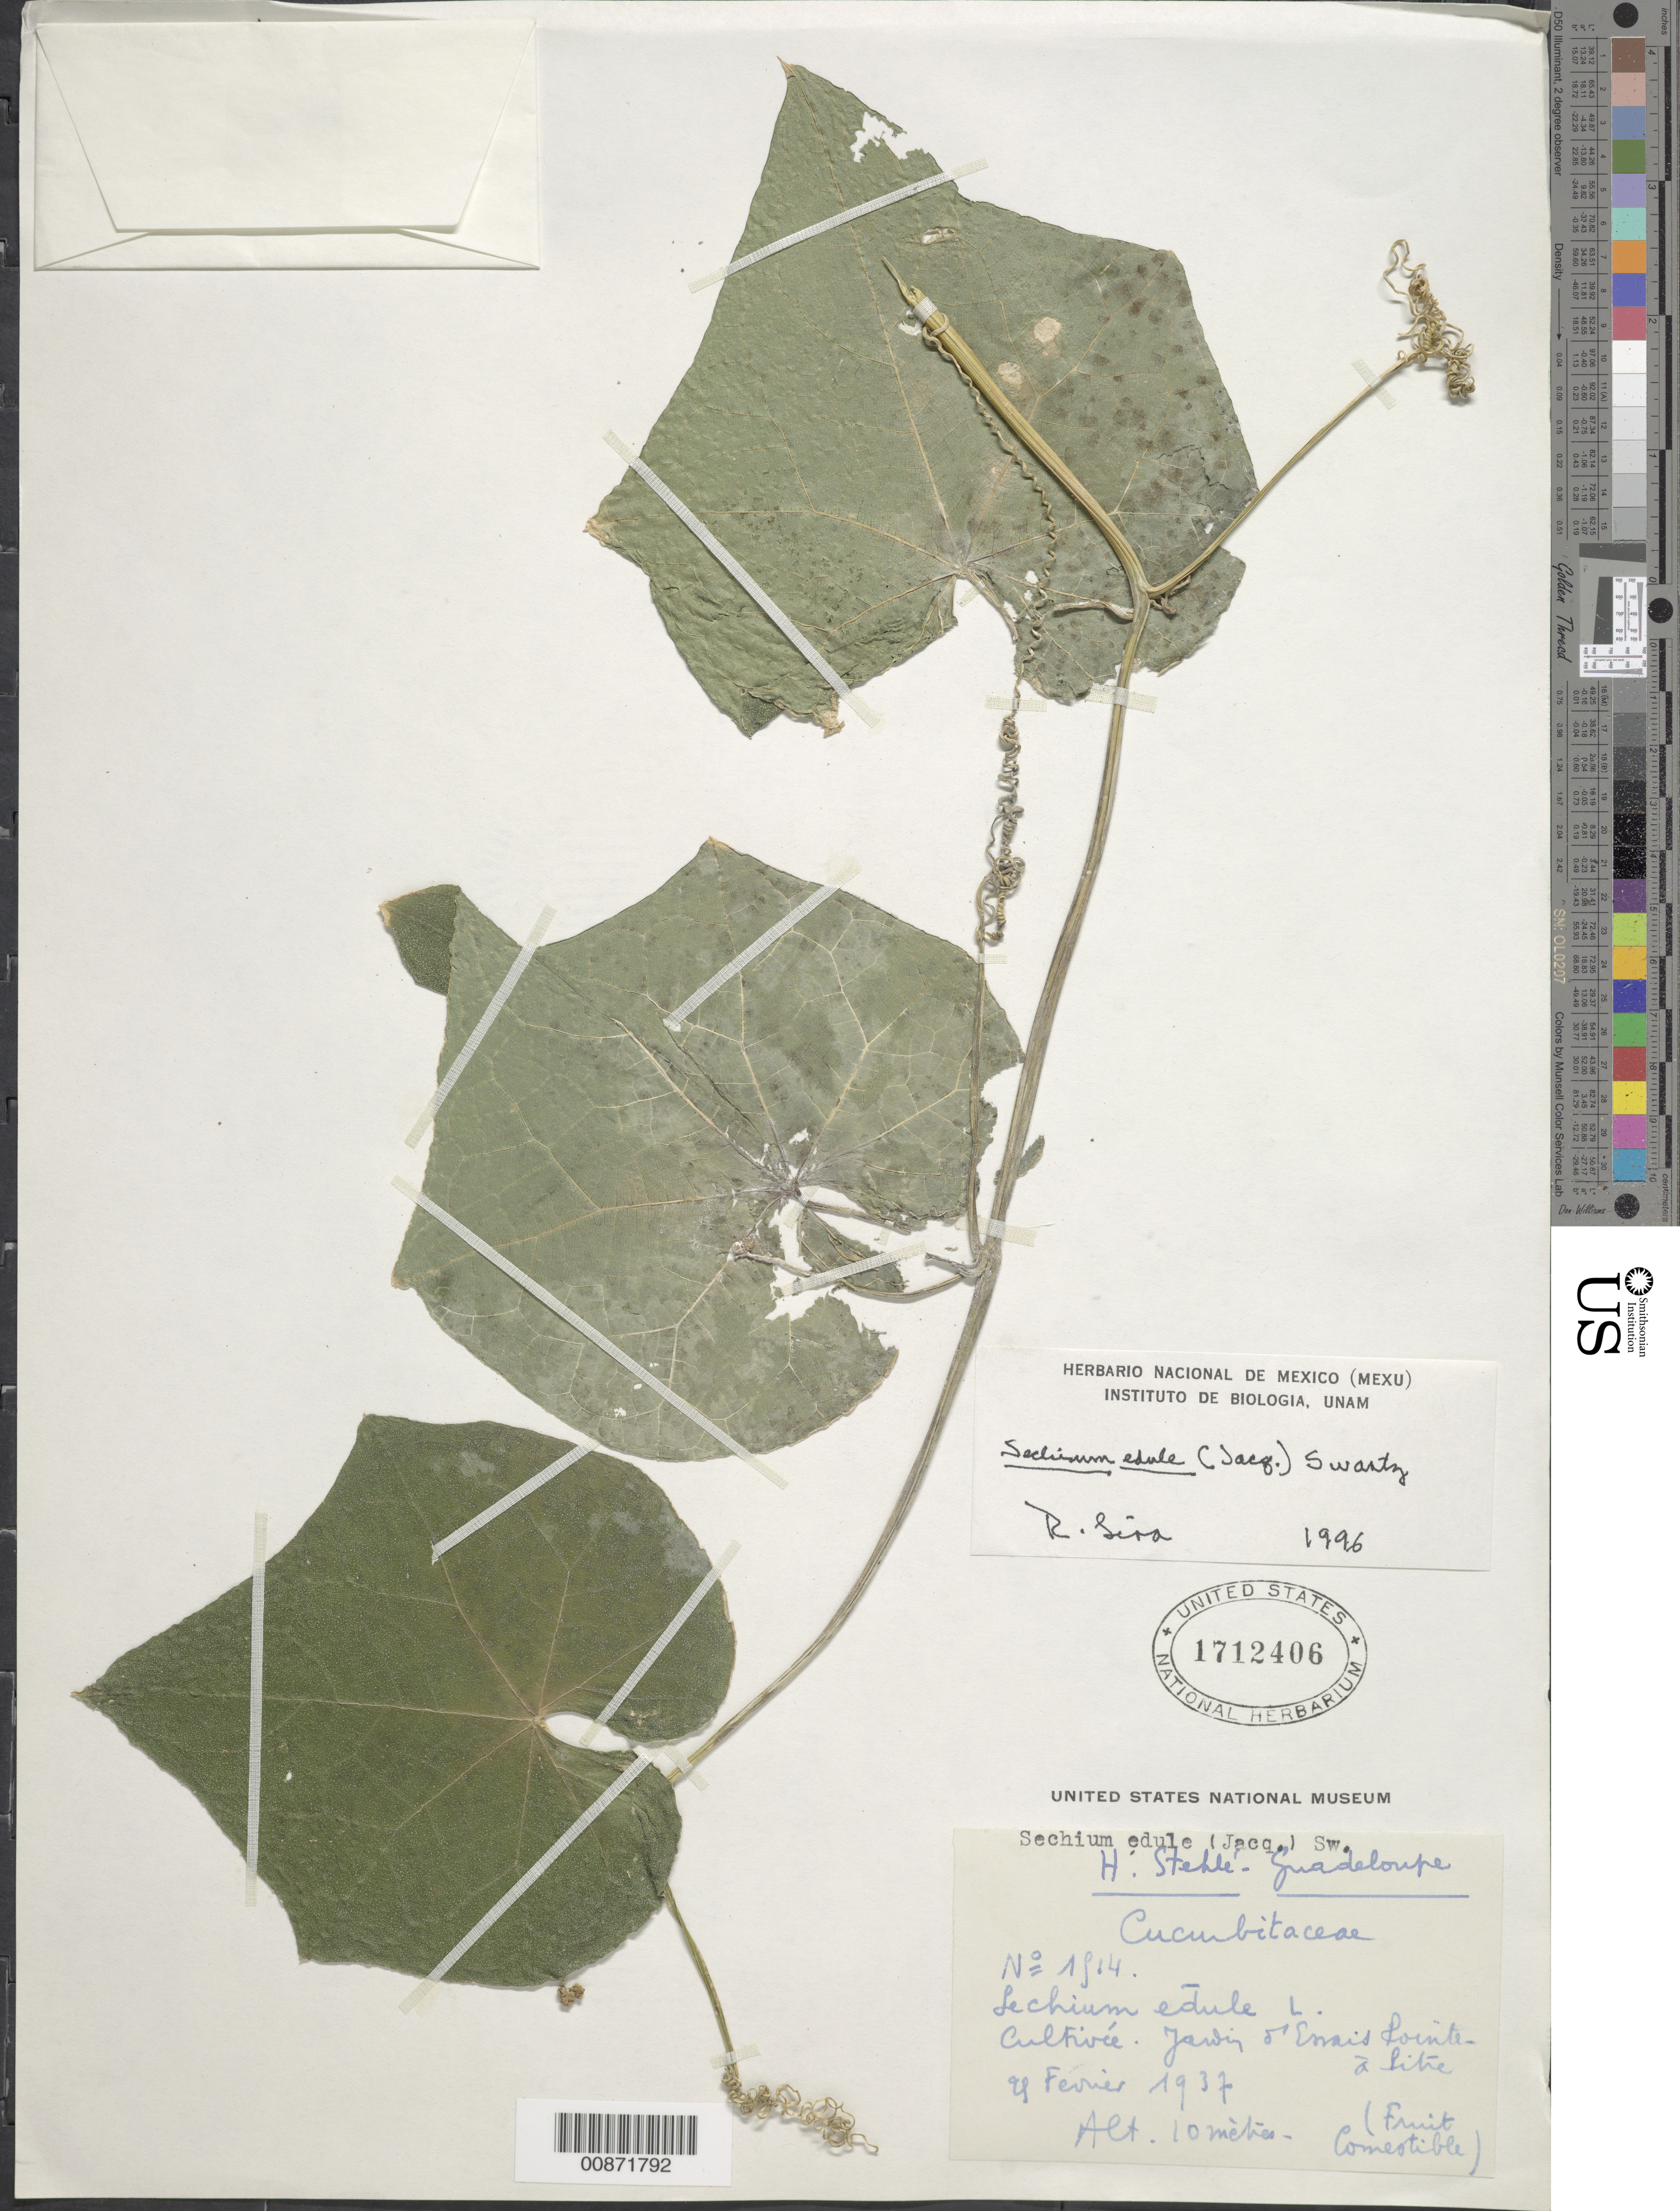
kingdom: Plantae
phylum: Tracheophyta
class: Magnoliopsida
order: Cucurbitales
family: Cucurbitaceae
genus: Sicyos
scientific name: Sicyos edulis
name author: Jacq.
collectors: H. Stehlé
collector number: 1814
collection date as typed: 28 Feb 1937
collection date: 1937-02-28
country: Guadeloupe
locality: Pointe-à-Pitre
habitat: Jardin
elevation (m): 10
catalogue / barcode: US 1712406